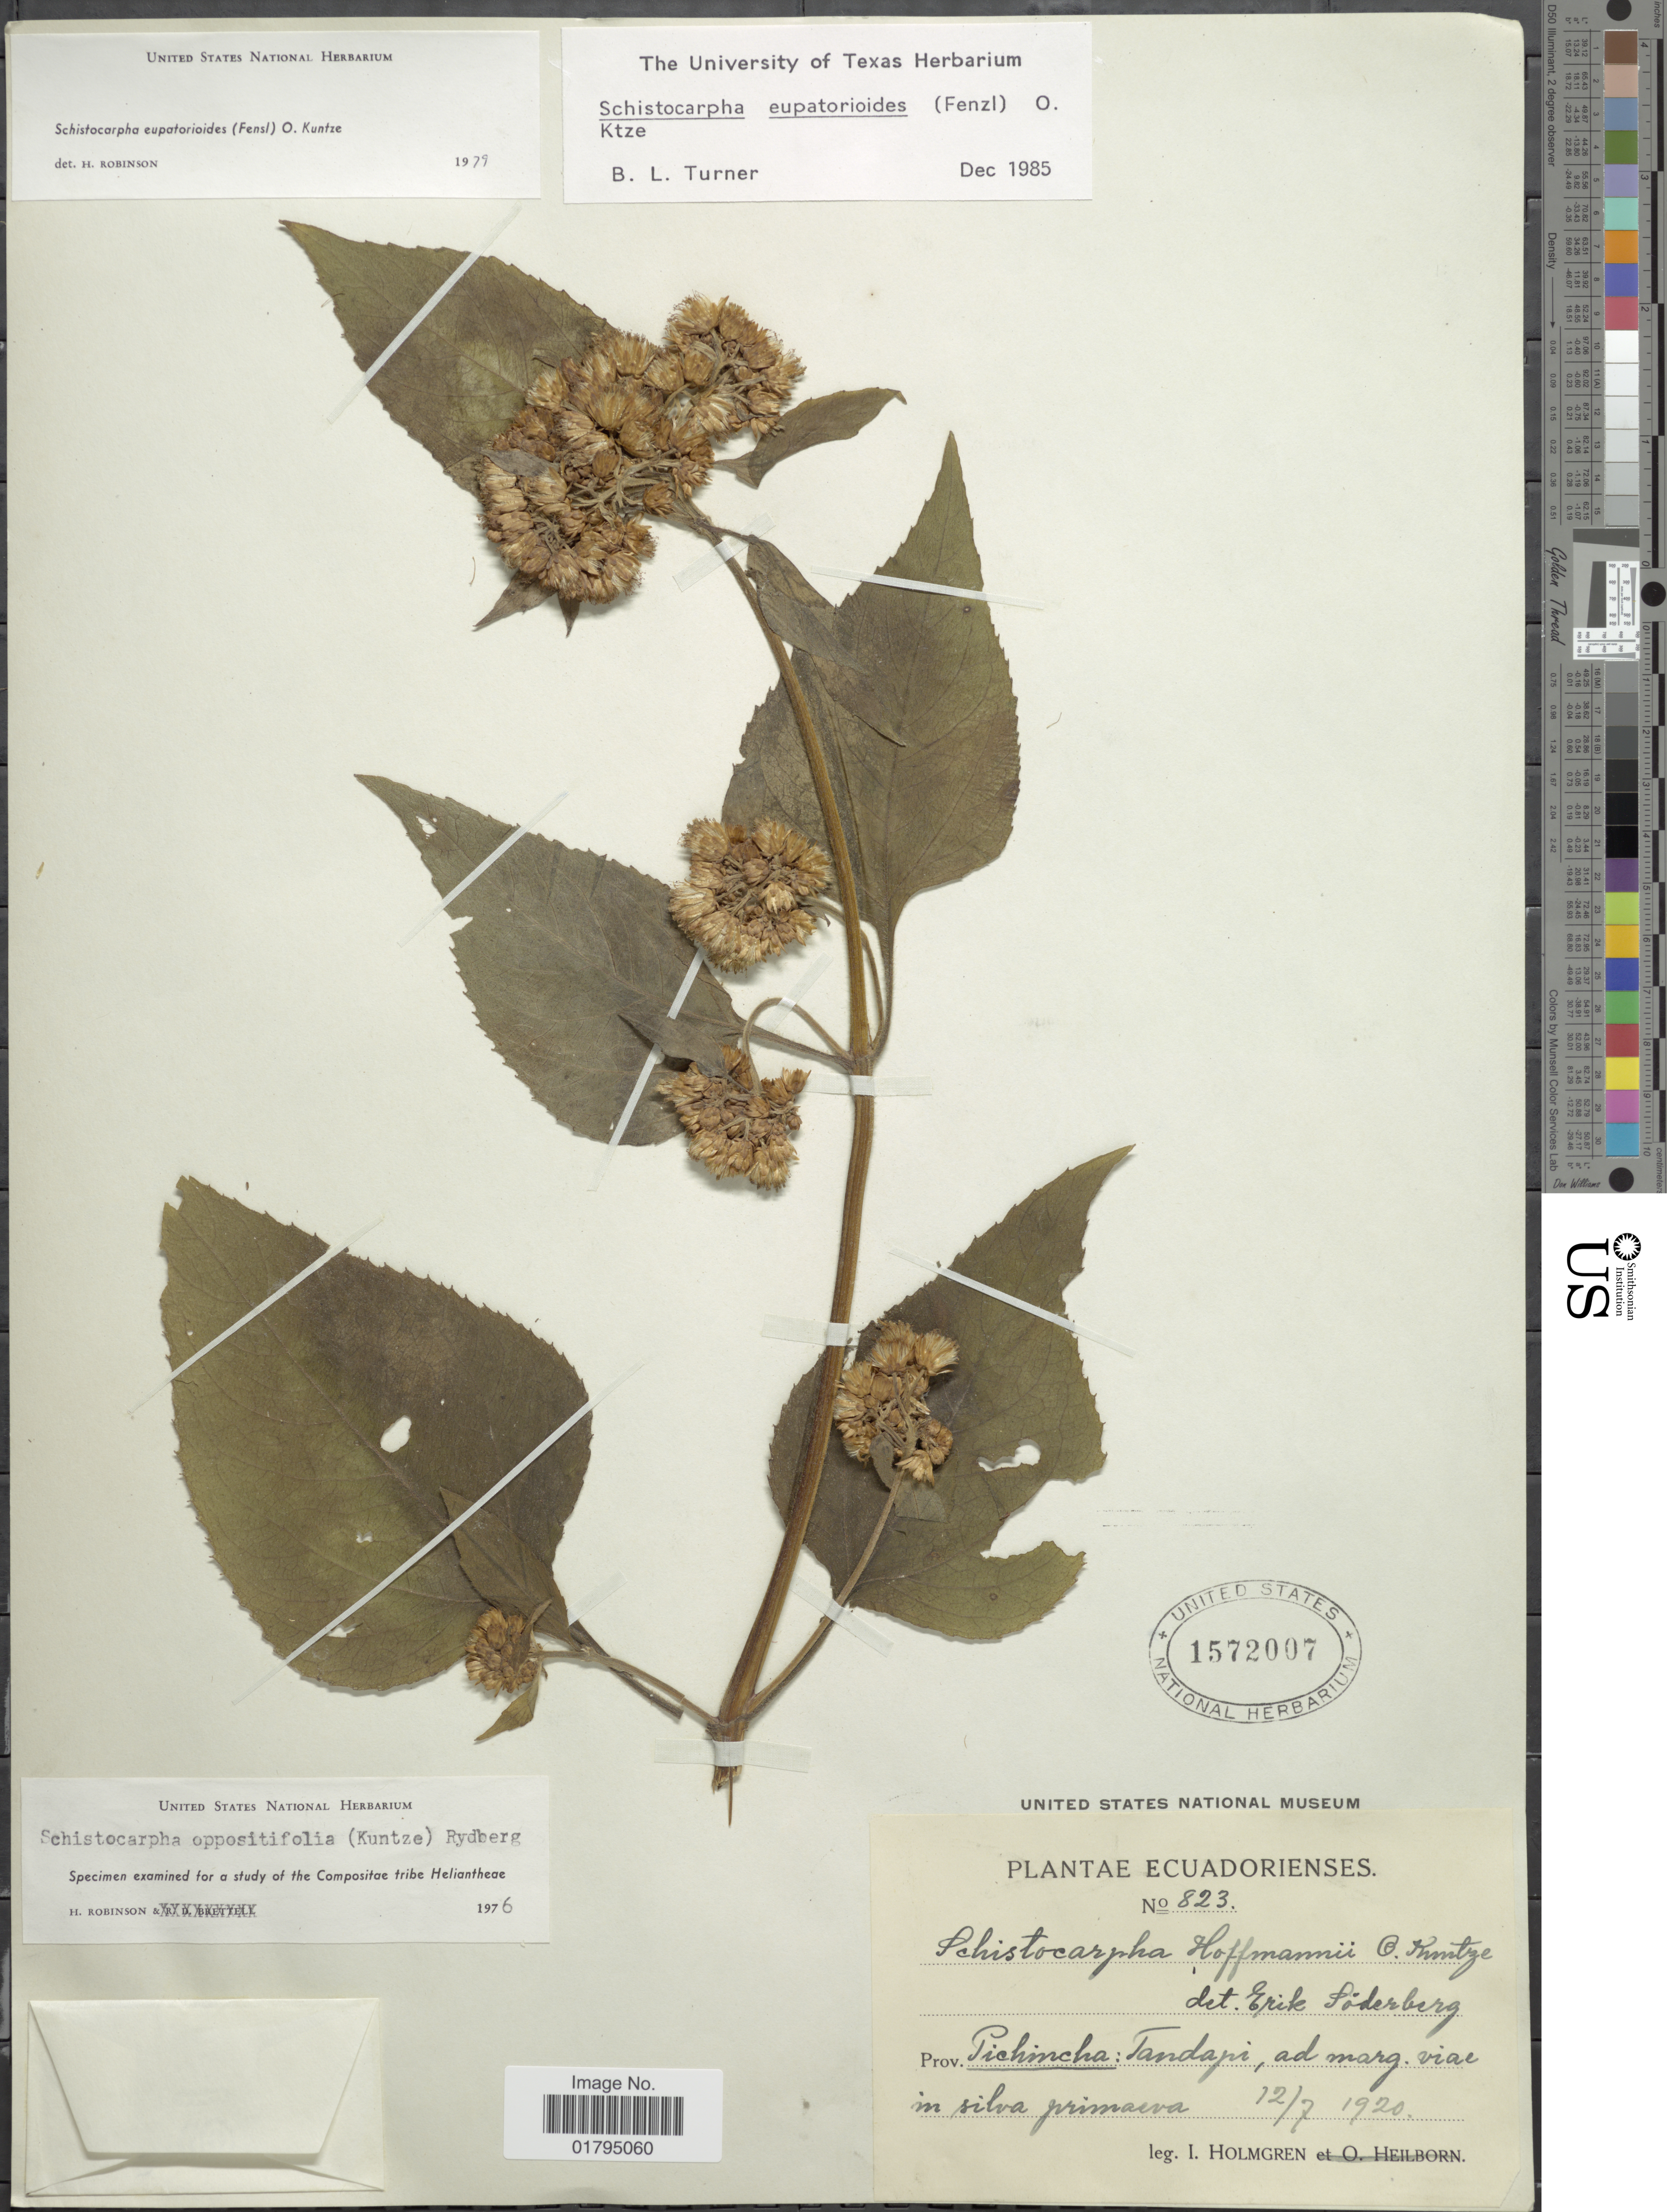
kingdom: Plantae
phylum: Tracheophyta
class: Magnoliopsida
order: Asterales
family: Asteraceae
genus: Schistocarpha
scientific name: Schistocarpha eupatorioides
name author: (Fenzl) Kuntze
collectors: I. Holmgren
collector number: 823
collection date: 1920-07-12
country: Ecuador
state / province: Pichincha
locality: Prov. Pichincha: Tandapi, ad mmarg. viae in silva primavera.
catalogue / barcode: US 1572007